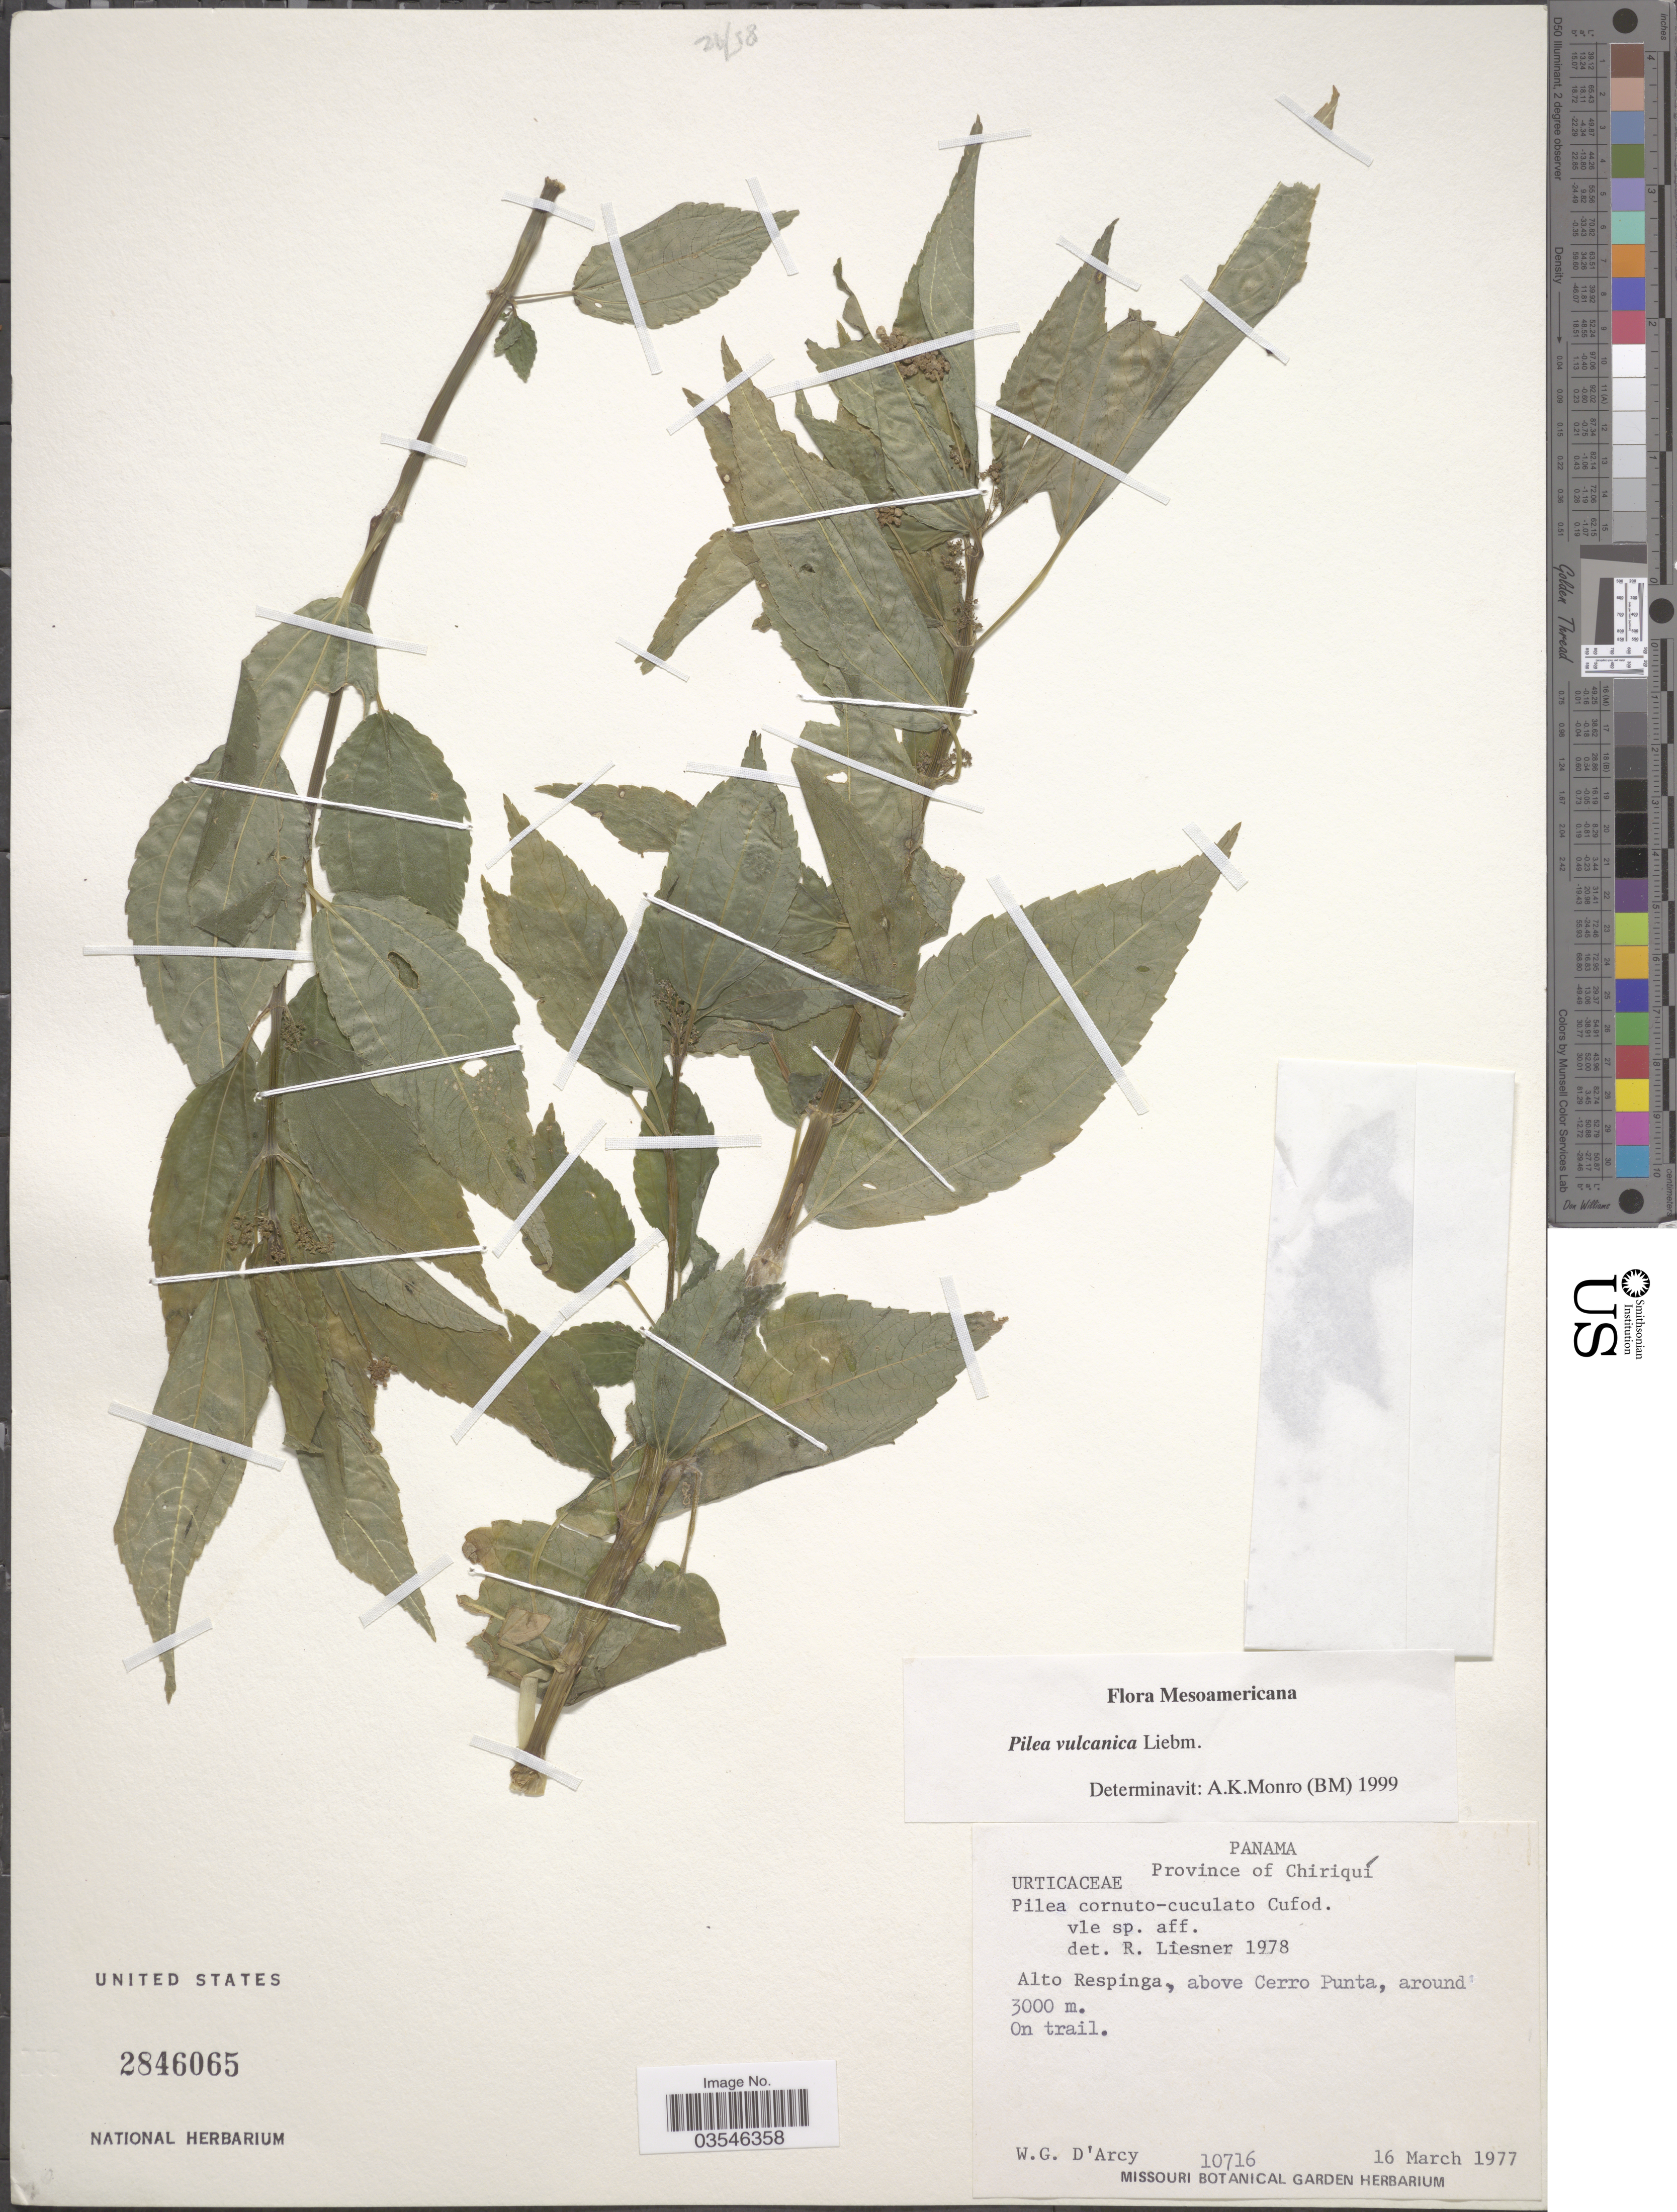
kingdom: Plantae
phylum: Tracheophyta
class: Magnoliopsida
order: Rosales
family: Urticaceae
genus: Pilea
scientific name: Pilea vulcanica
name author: Liebm.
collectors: W. G. D'Arcy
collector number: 10716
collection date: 1977-03-16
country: Panama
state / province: Chiriqui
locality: Province of Chiriquí. Alto Respinga, above Cerro Punta. On trail.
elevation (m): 3000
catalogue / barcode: US 2846065